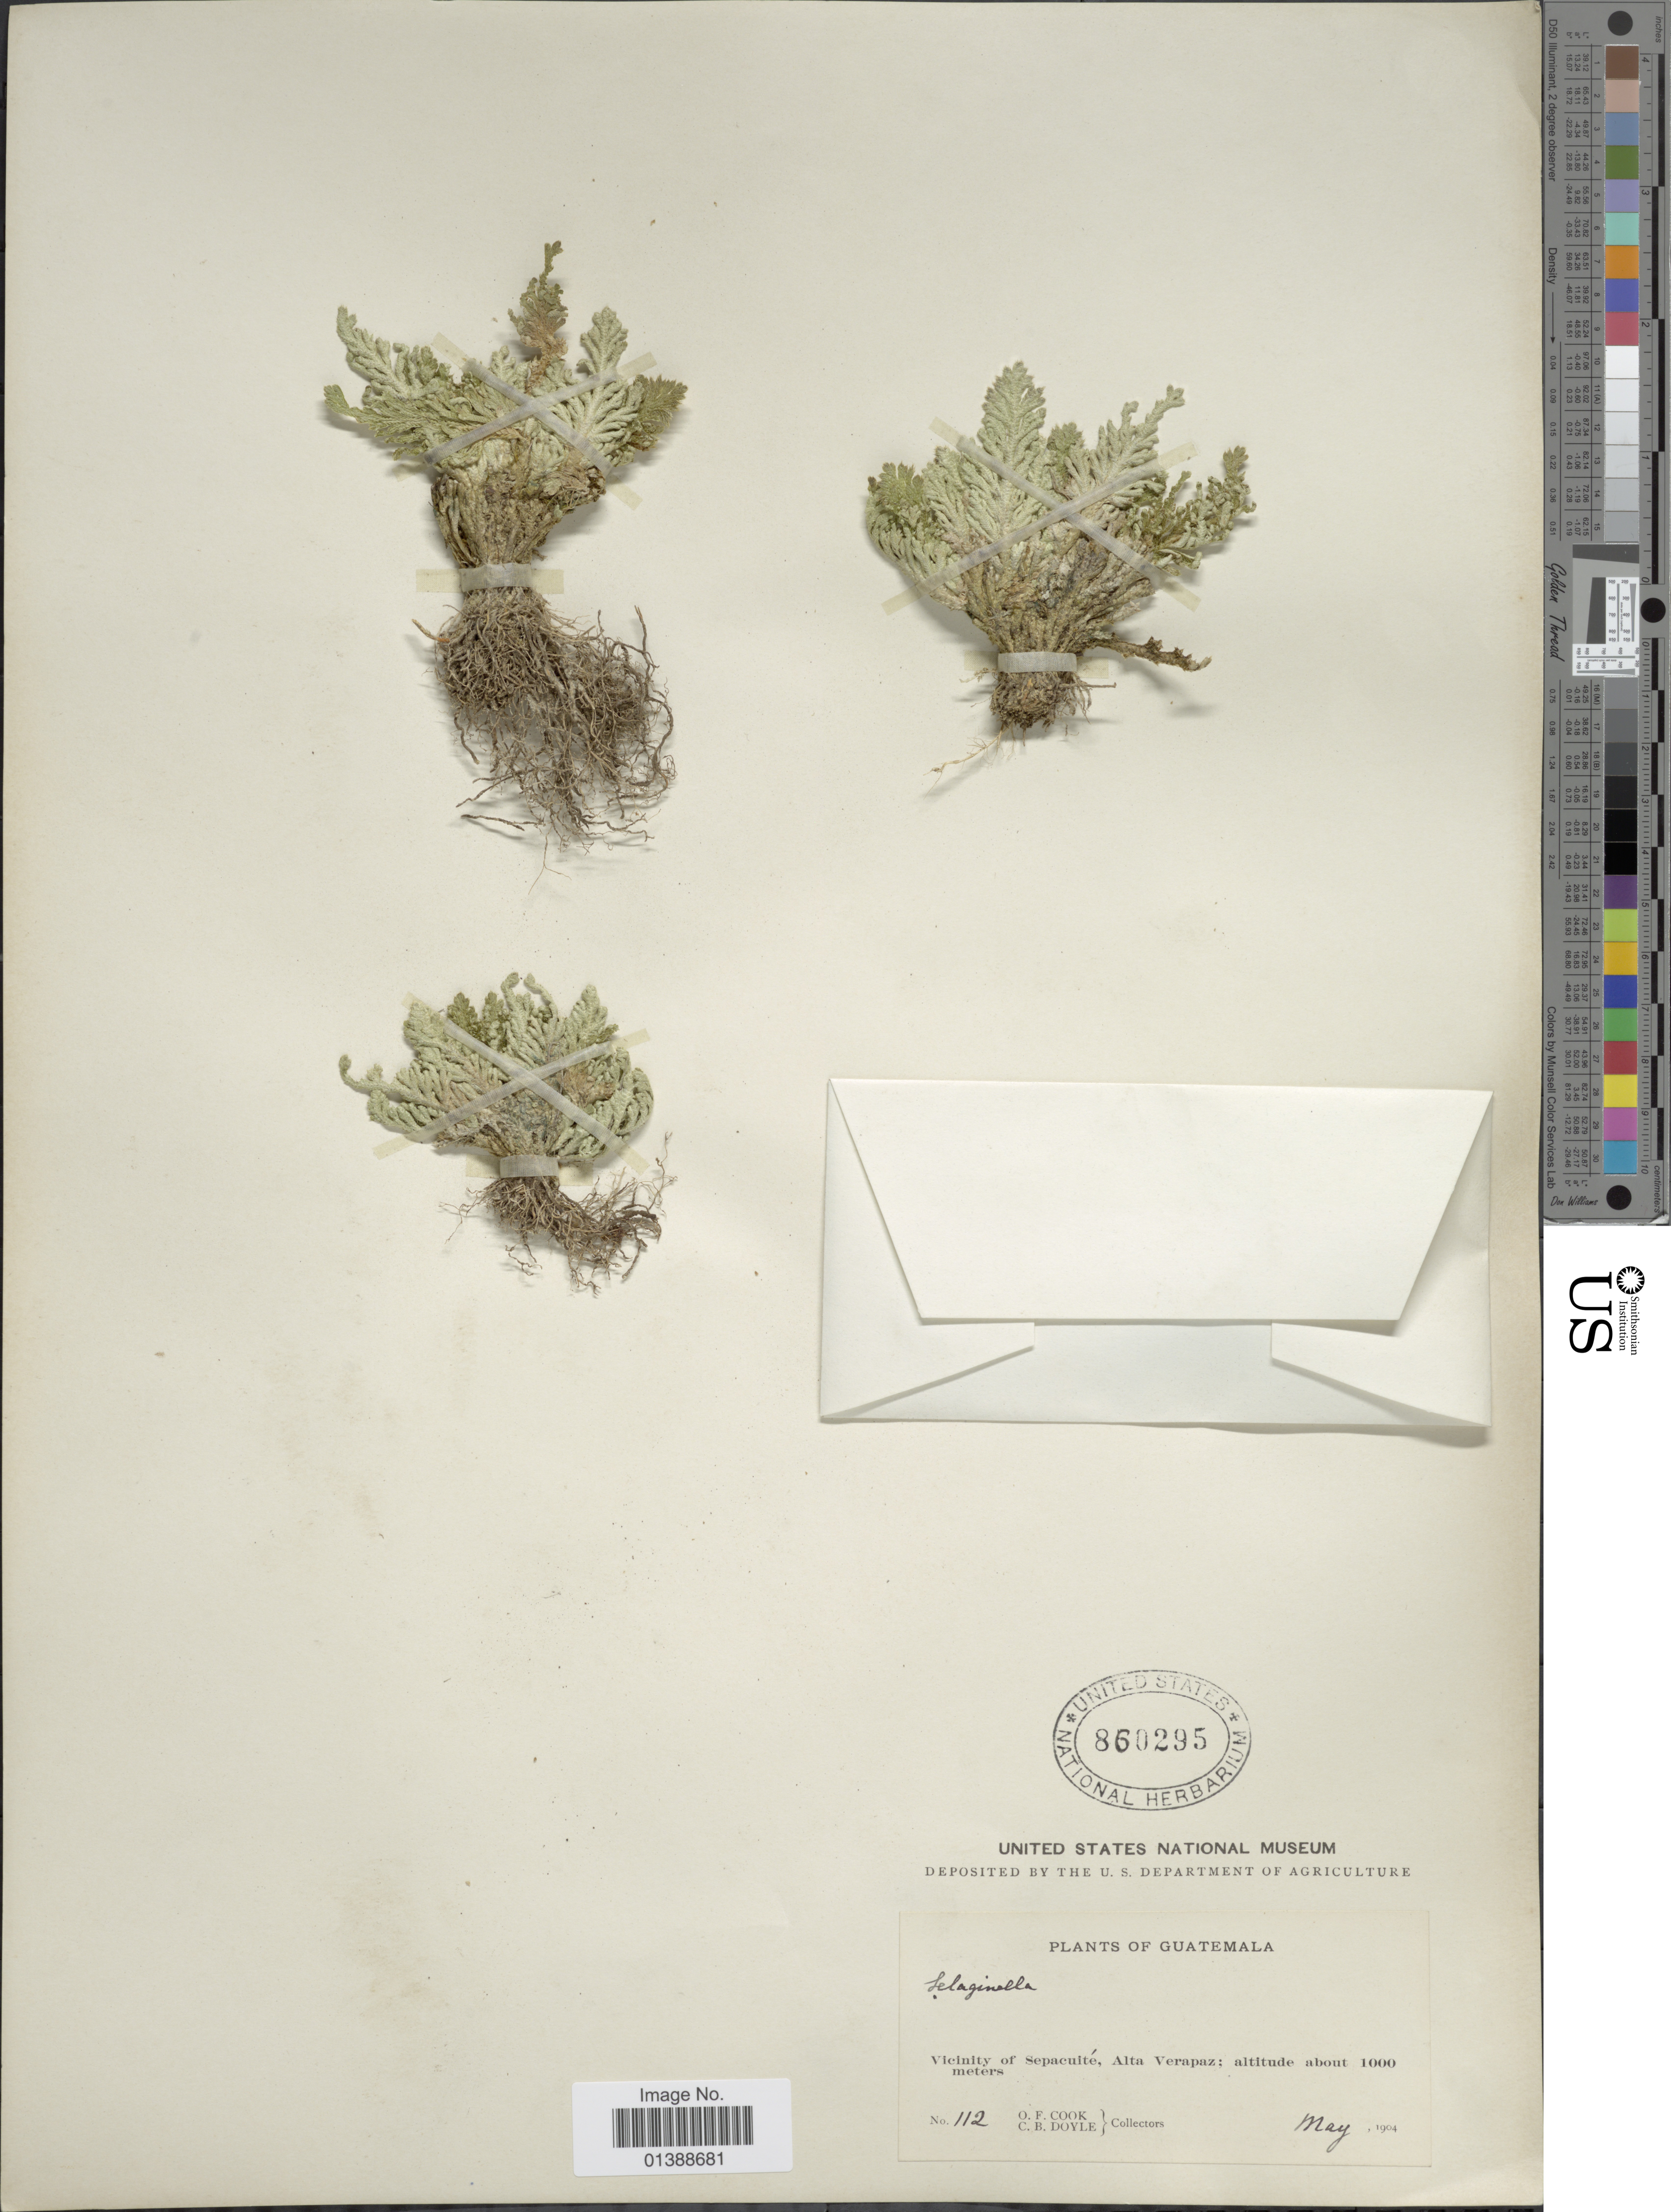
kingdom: Plantae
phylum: Tracheophyta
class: Lycopodiopsida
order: Selaginellales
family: Selaginellaceae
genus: Selaginella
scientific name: Selaginella pallescens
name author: (C. Presl) Spring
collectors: O. F. Cook & C. Doyle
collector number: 112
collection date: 1904-05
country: Guatemala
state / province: Alta Verapaz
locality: Vicinity of Sepaculté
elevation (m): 1000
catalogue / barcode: US 860295